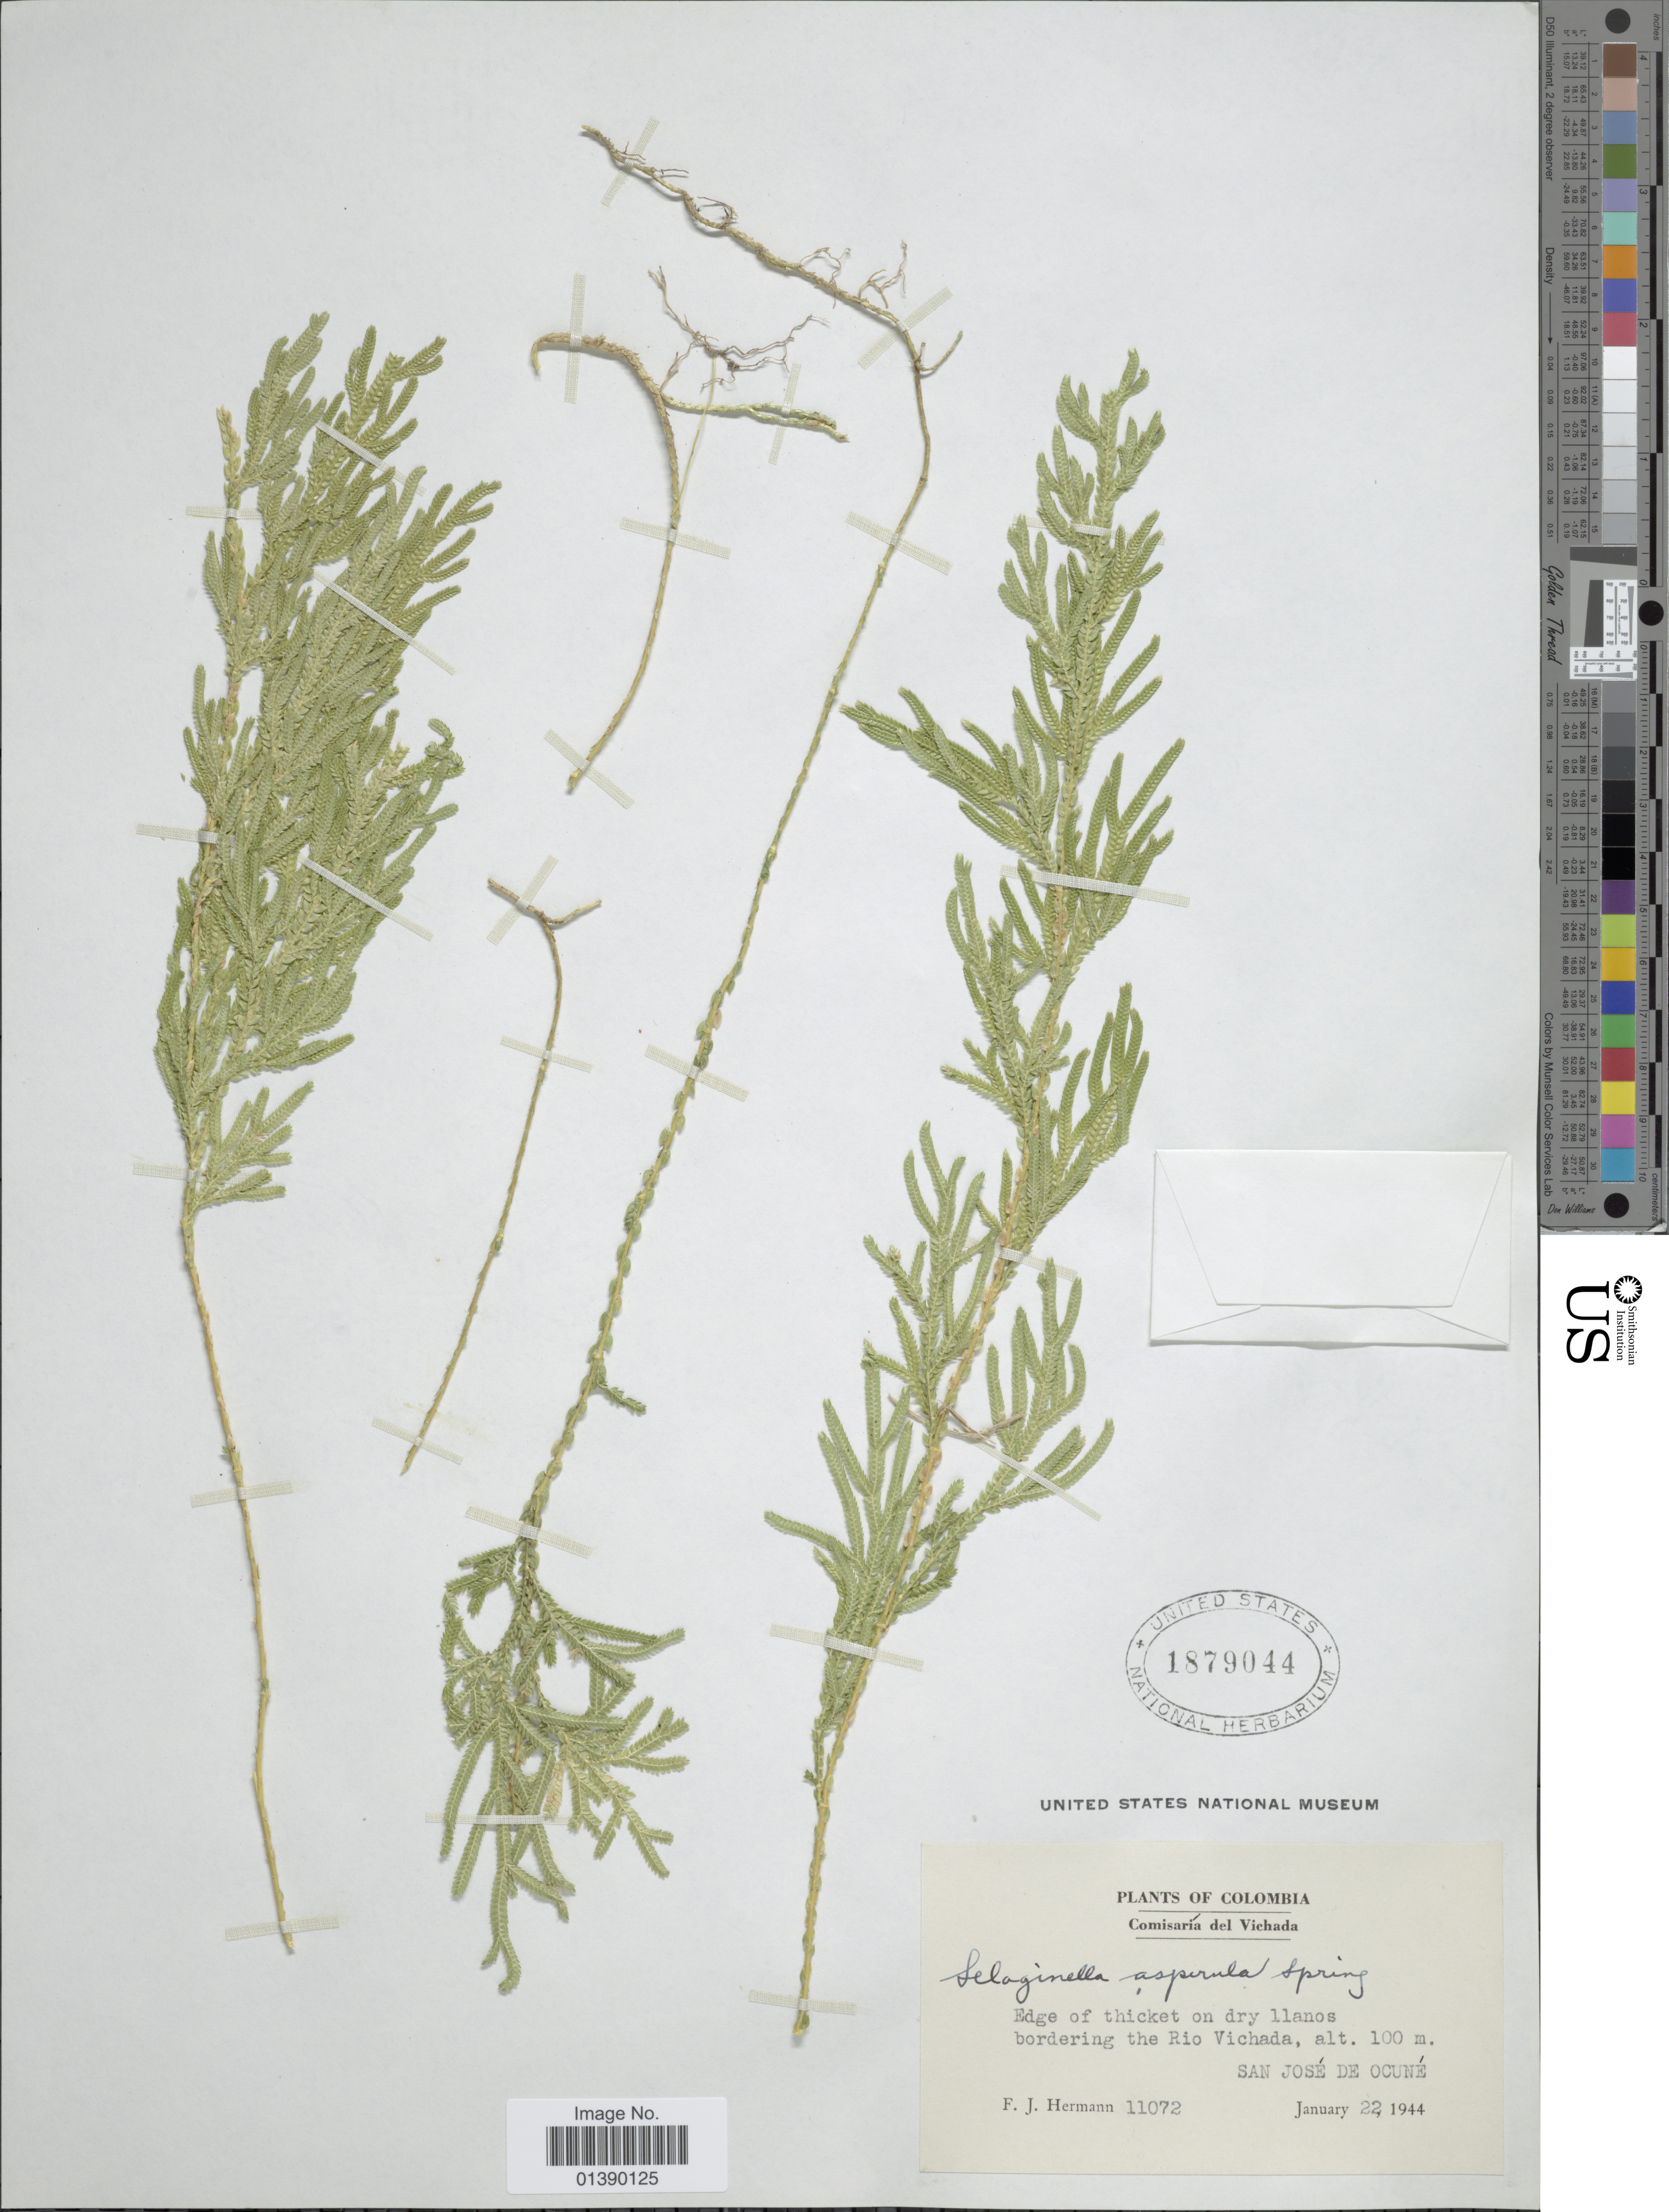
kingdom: Plantae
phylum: Tracheophyta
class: Lycopodiopsida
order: Selaginellales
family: Selaginellaceae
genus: Selaginella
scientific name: Selaginella asperula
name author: Spring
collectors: F. J. Hermann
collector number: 11072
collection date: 1944-01-22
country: Colombia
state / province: Vichada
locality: Edge of thicket on dry llanos bordering the Rio Vichada, San José de Ocuné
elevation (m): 100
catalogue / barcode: US 1879044